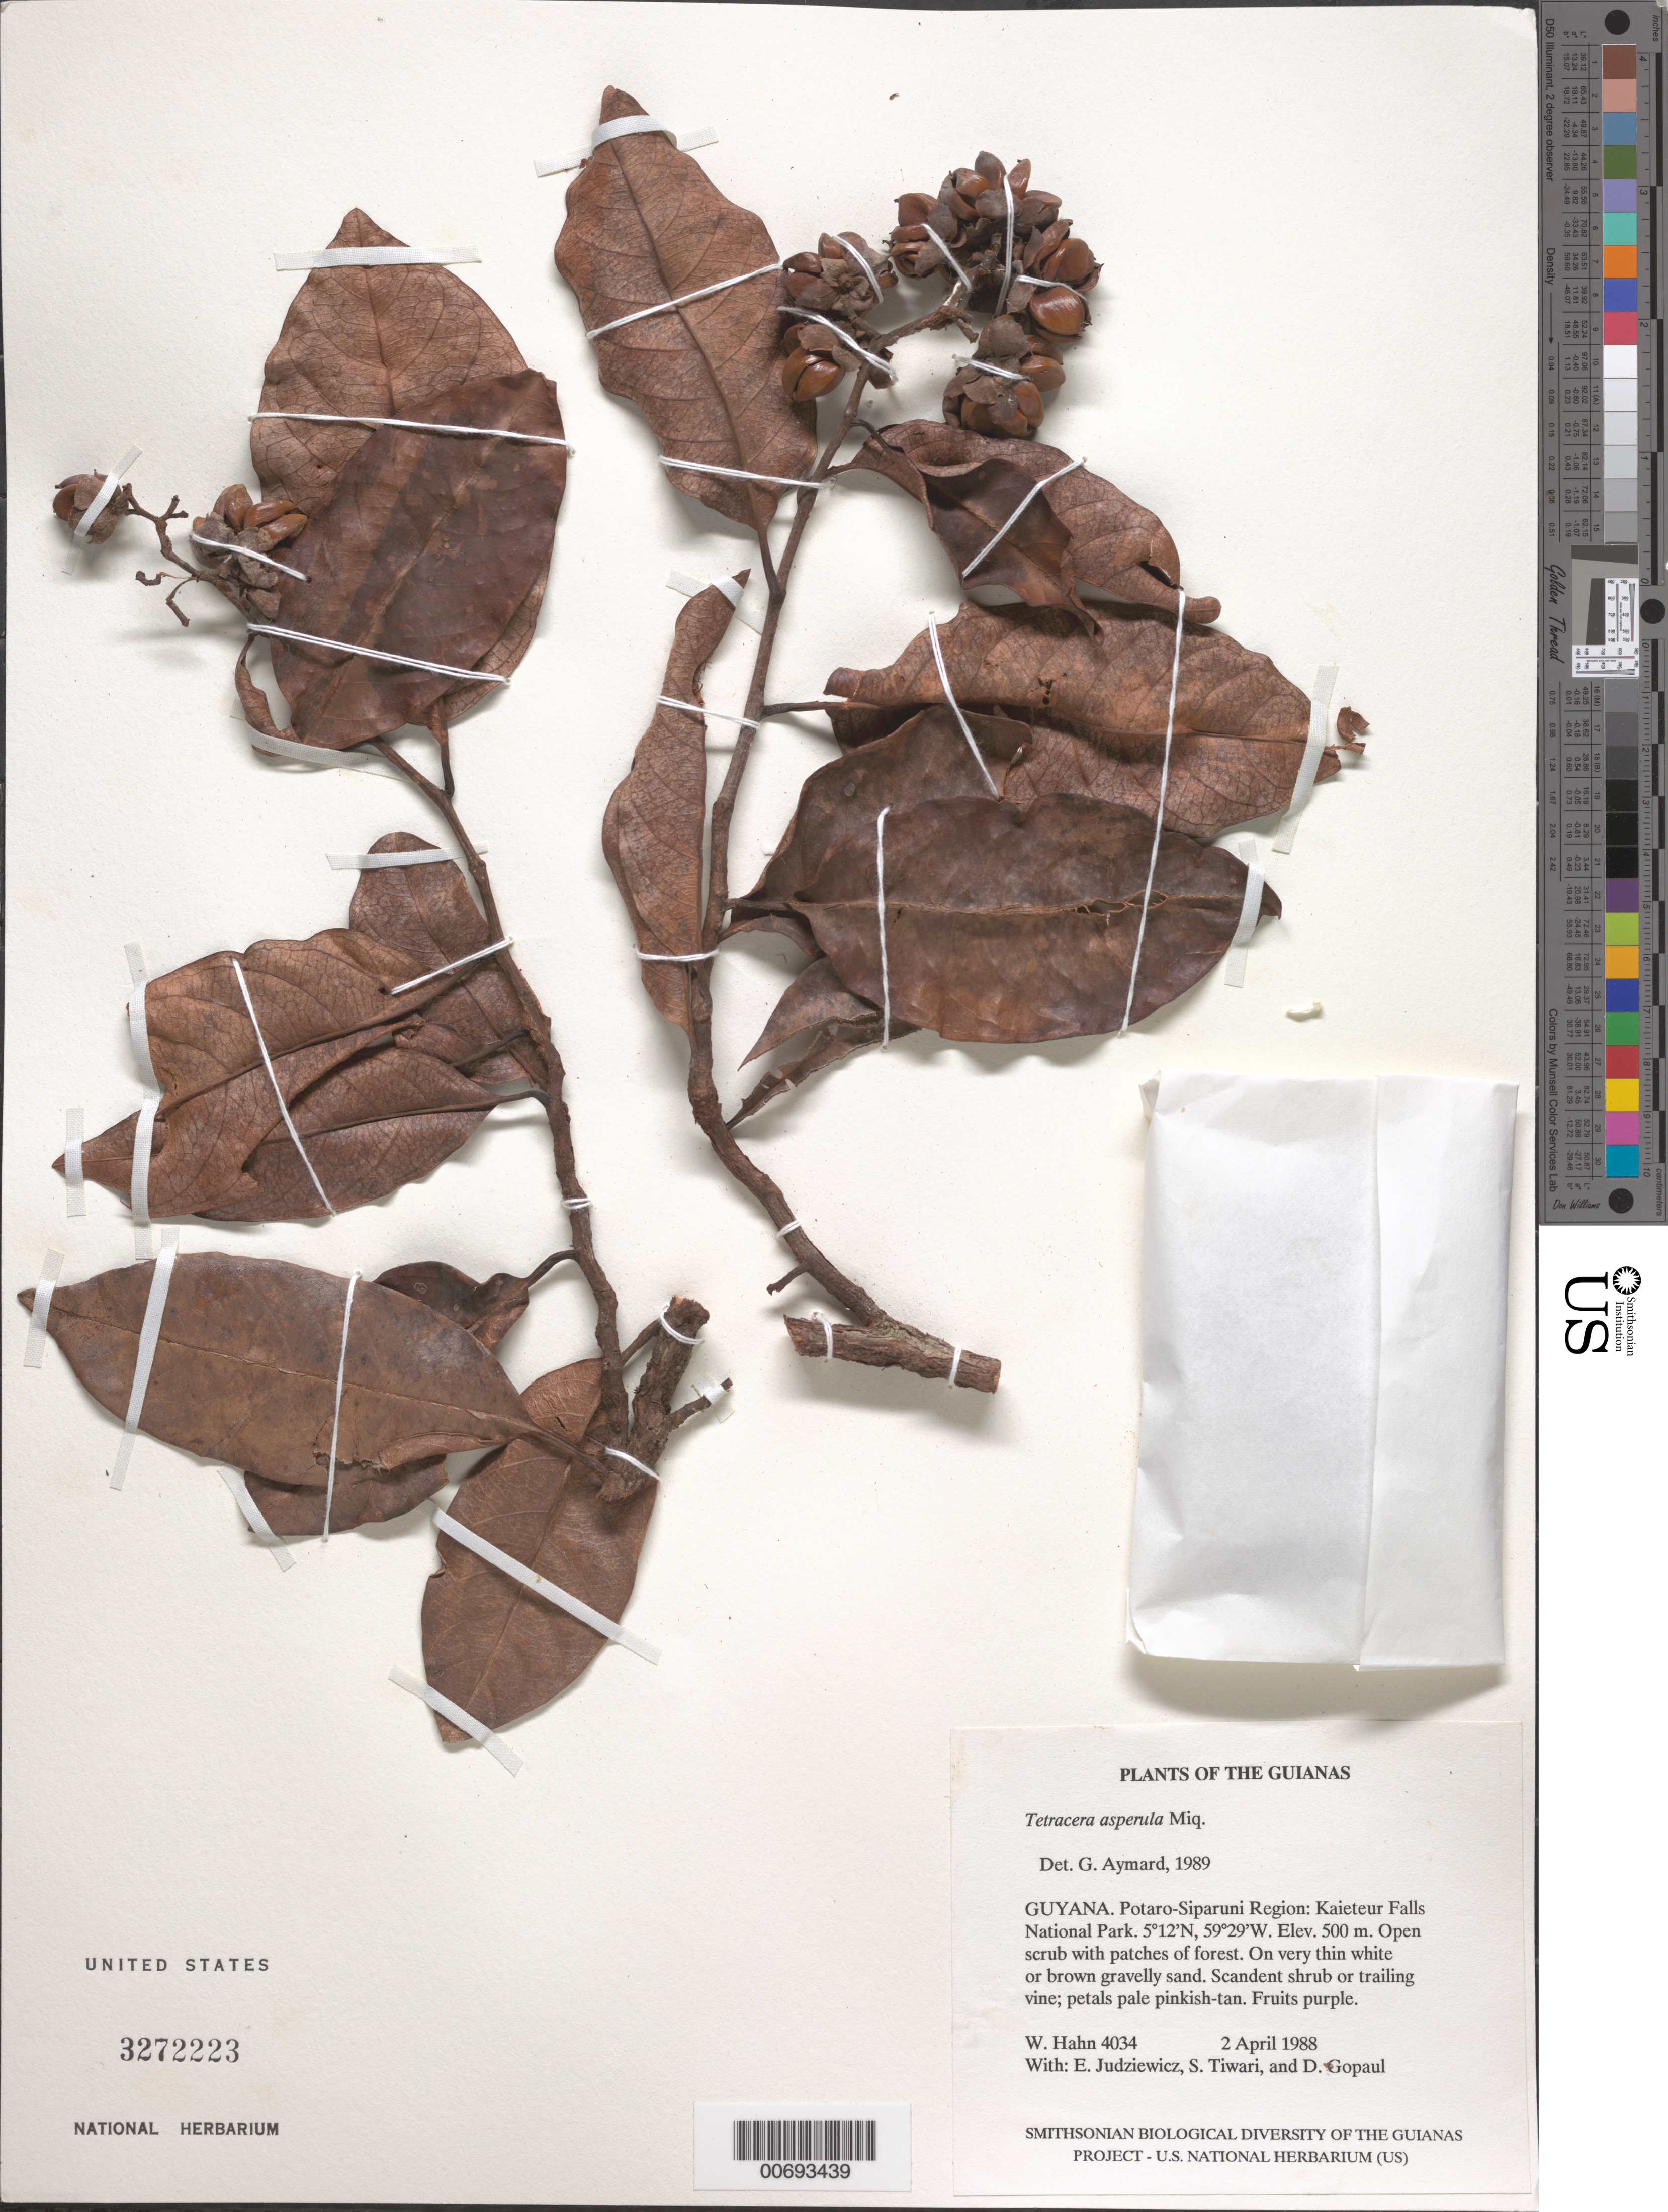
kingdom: Plantae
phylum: Tracheophyta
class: Magnoliopsida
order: Dilleniales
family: Dilleniaceae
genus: Tetracera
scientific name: Tetracera asperula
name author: Miq.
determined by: Aymard C., G. A., (PORT), Univ. Nac. Exp. de los Llanos Ezequiel Zamora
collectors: W. Hahn, E. J. Judziewicz, S. Tiwari & D. Gopaul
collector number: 4034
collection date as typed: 2 April 1988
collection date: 1988-04-02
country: Guyana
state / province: Potaro-Siparuni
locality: Kaieteur Falls National Park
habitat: Open scrub with patches of forest. On very thin white or brown gravelly sand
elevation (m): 500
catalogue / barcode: US 3272223